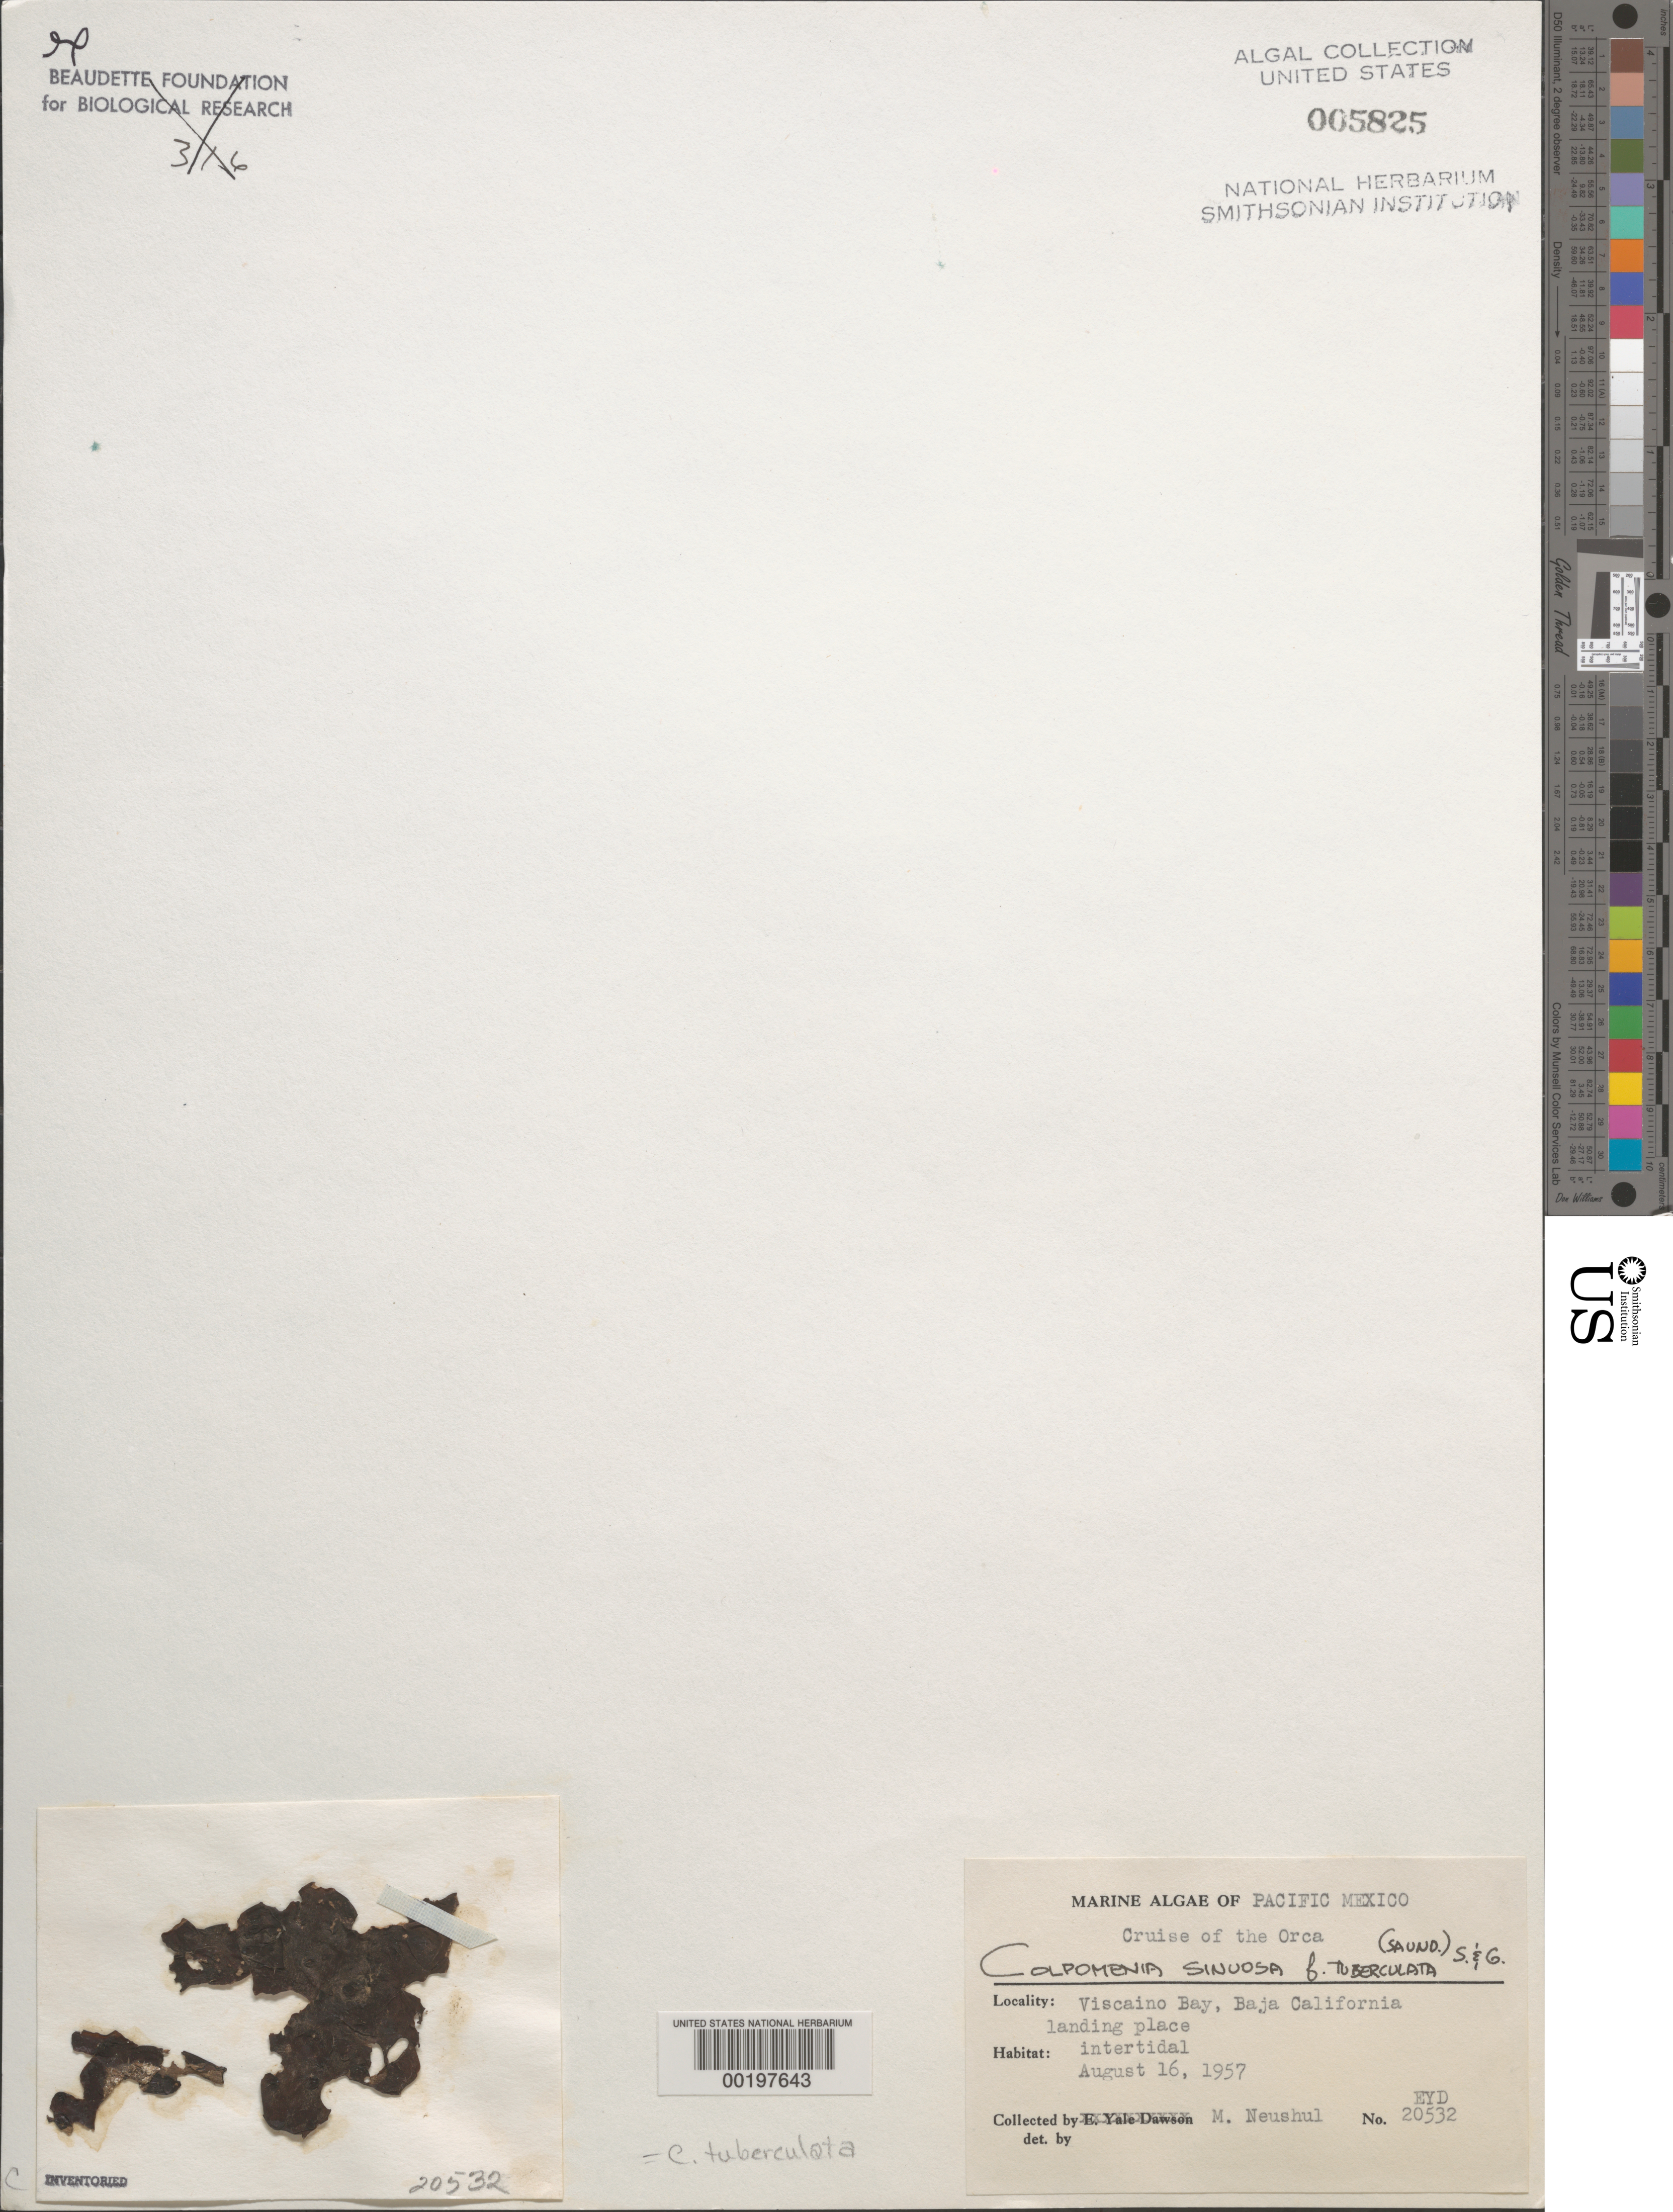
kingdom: Chromista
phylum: Ochrophyta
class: Phaeophyceae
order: Scytosiphonales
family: Scytosiphonaceae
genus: Colpomenia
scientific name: Colpomenia tuberculata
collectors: M. Neushul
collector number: EYD 20532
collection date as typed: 16 Aug 1957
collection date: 1957-08-16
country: Mexico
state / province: Baja California Norte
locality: Bahia Sebastian Vizcaino (Viscaino Bay)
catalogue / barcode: US 5825